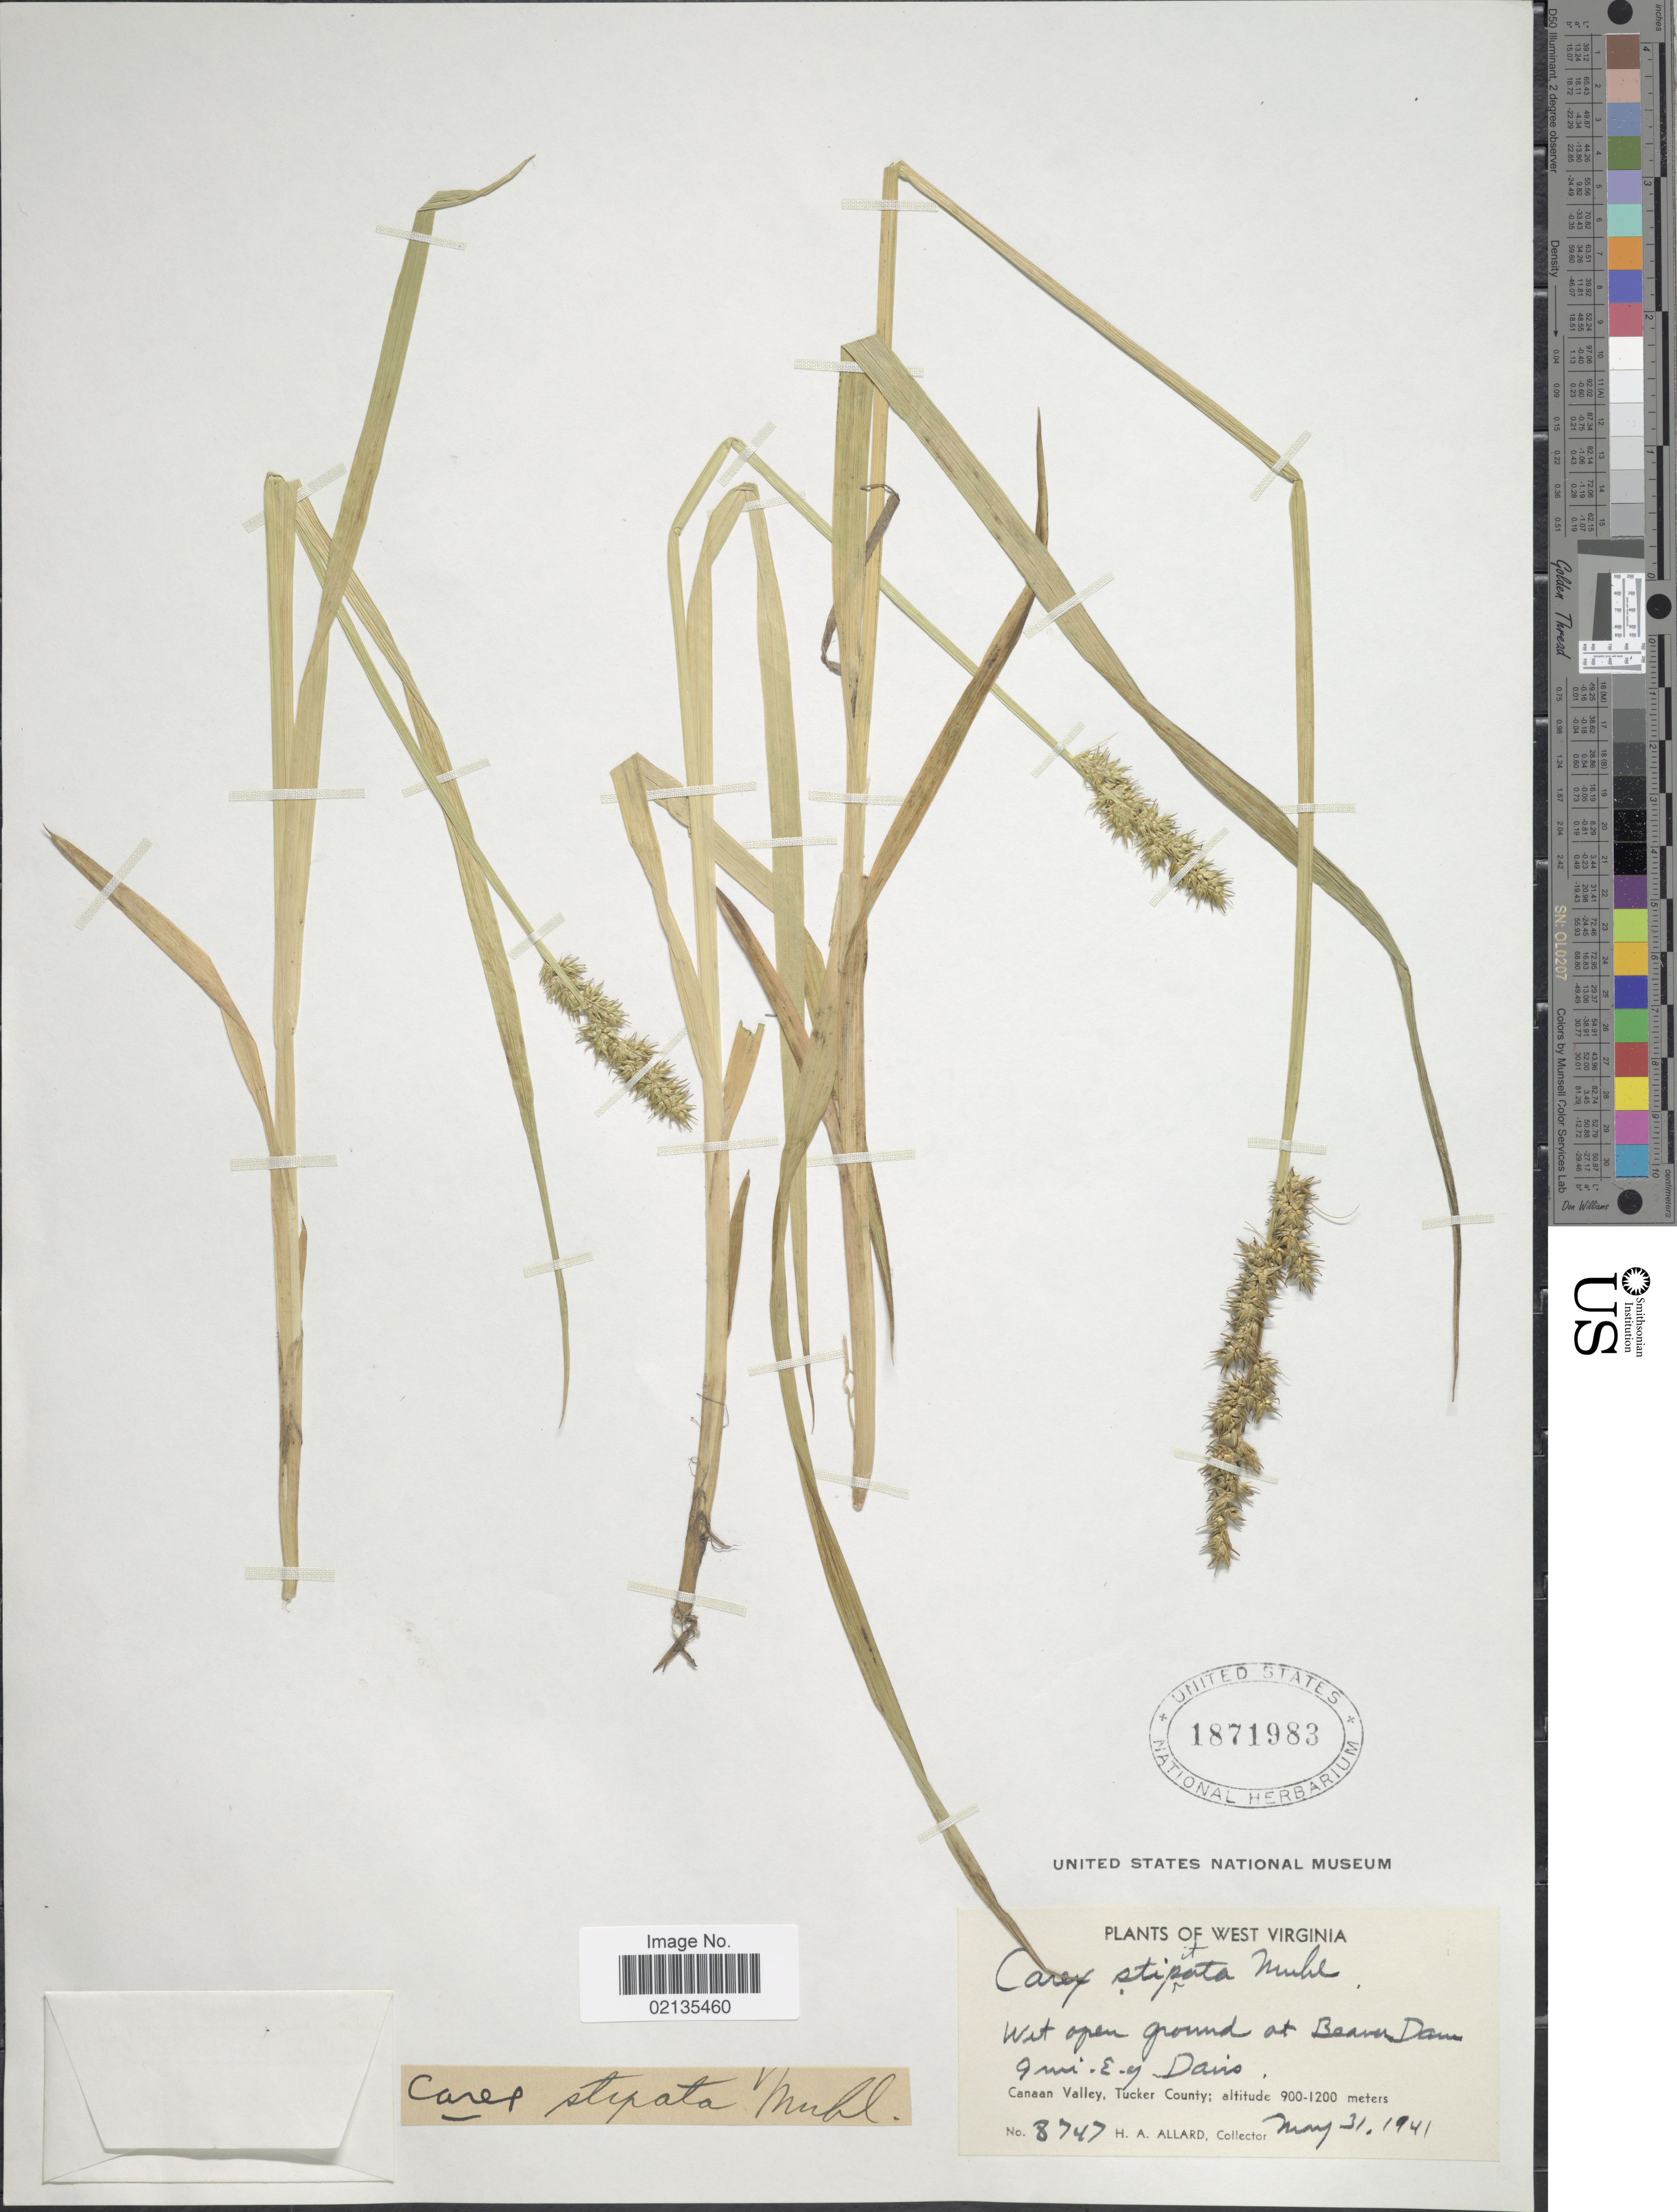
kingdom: Plantae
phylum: Tracheophyta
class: Liliopsida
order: Poales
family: Cyperaceae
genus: Carex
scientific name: Carex stipata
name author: Muhl. ex Willd.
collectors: H. A. Allard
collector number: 8747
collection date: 1941-05-31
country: United States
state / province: West Virginia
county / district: Tucker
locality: Wet open ground at Beaver Dam, 9 mi. e. of Davis, Canaan Valley, Tucker County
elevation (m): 900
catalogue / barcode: US 1871983